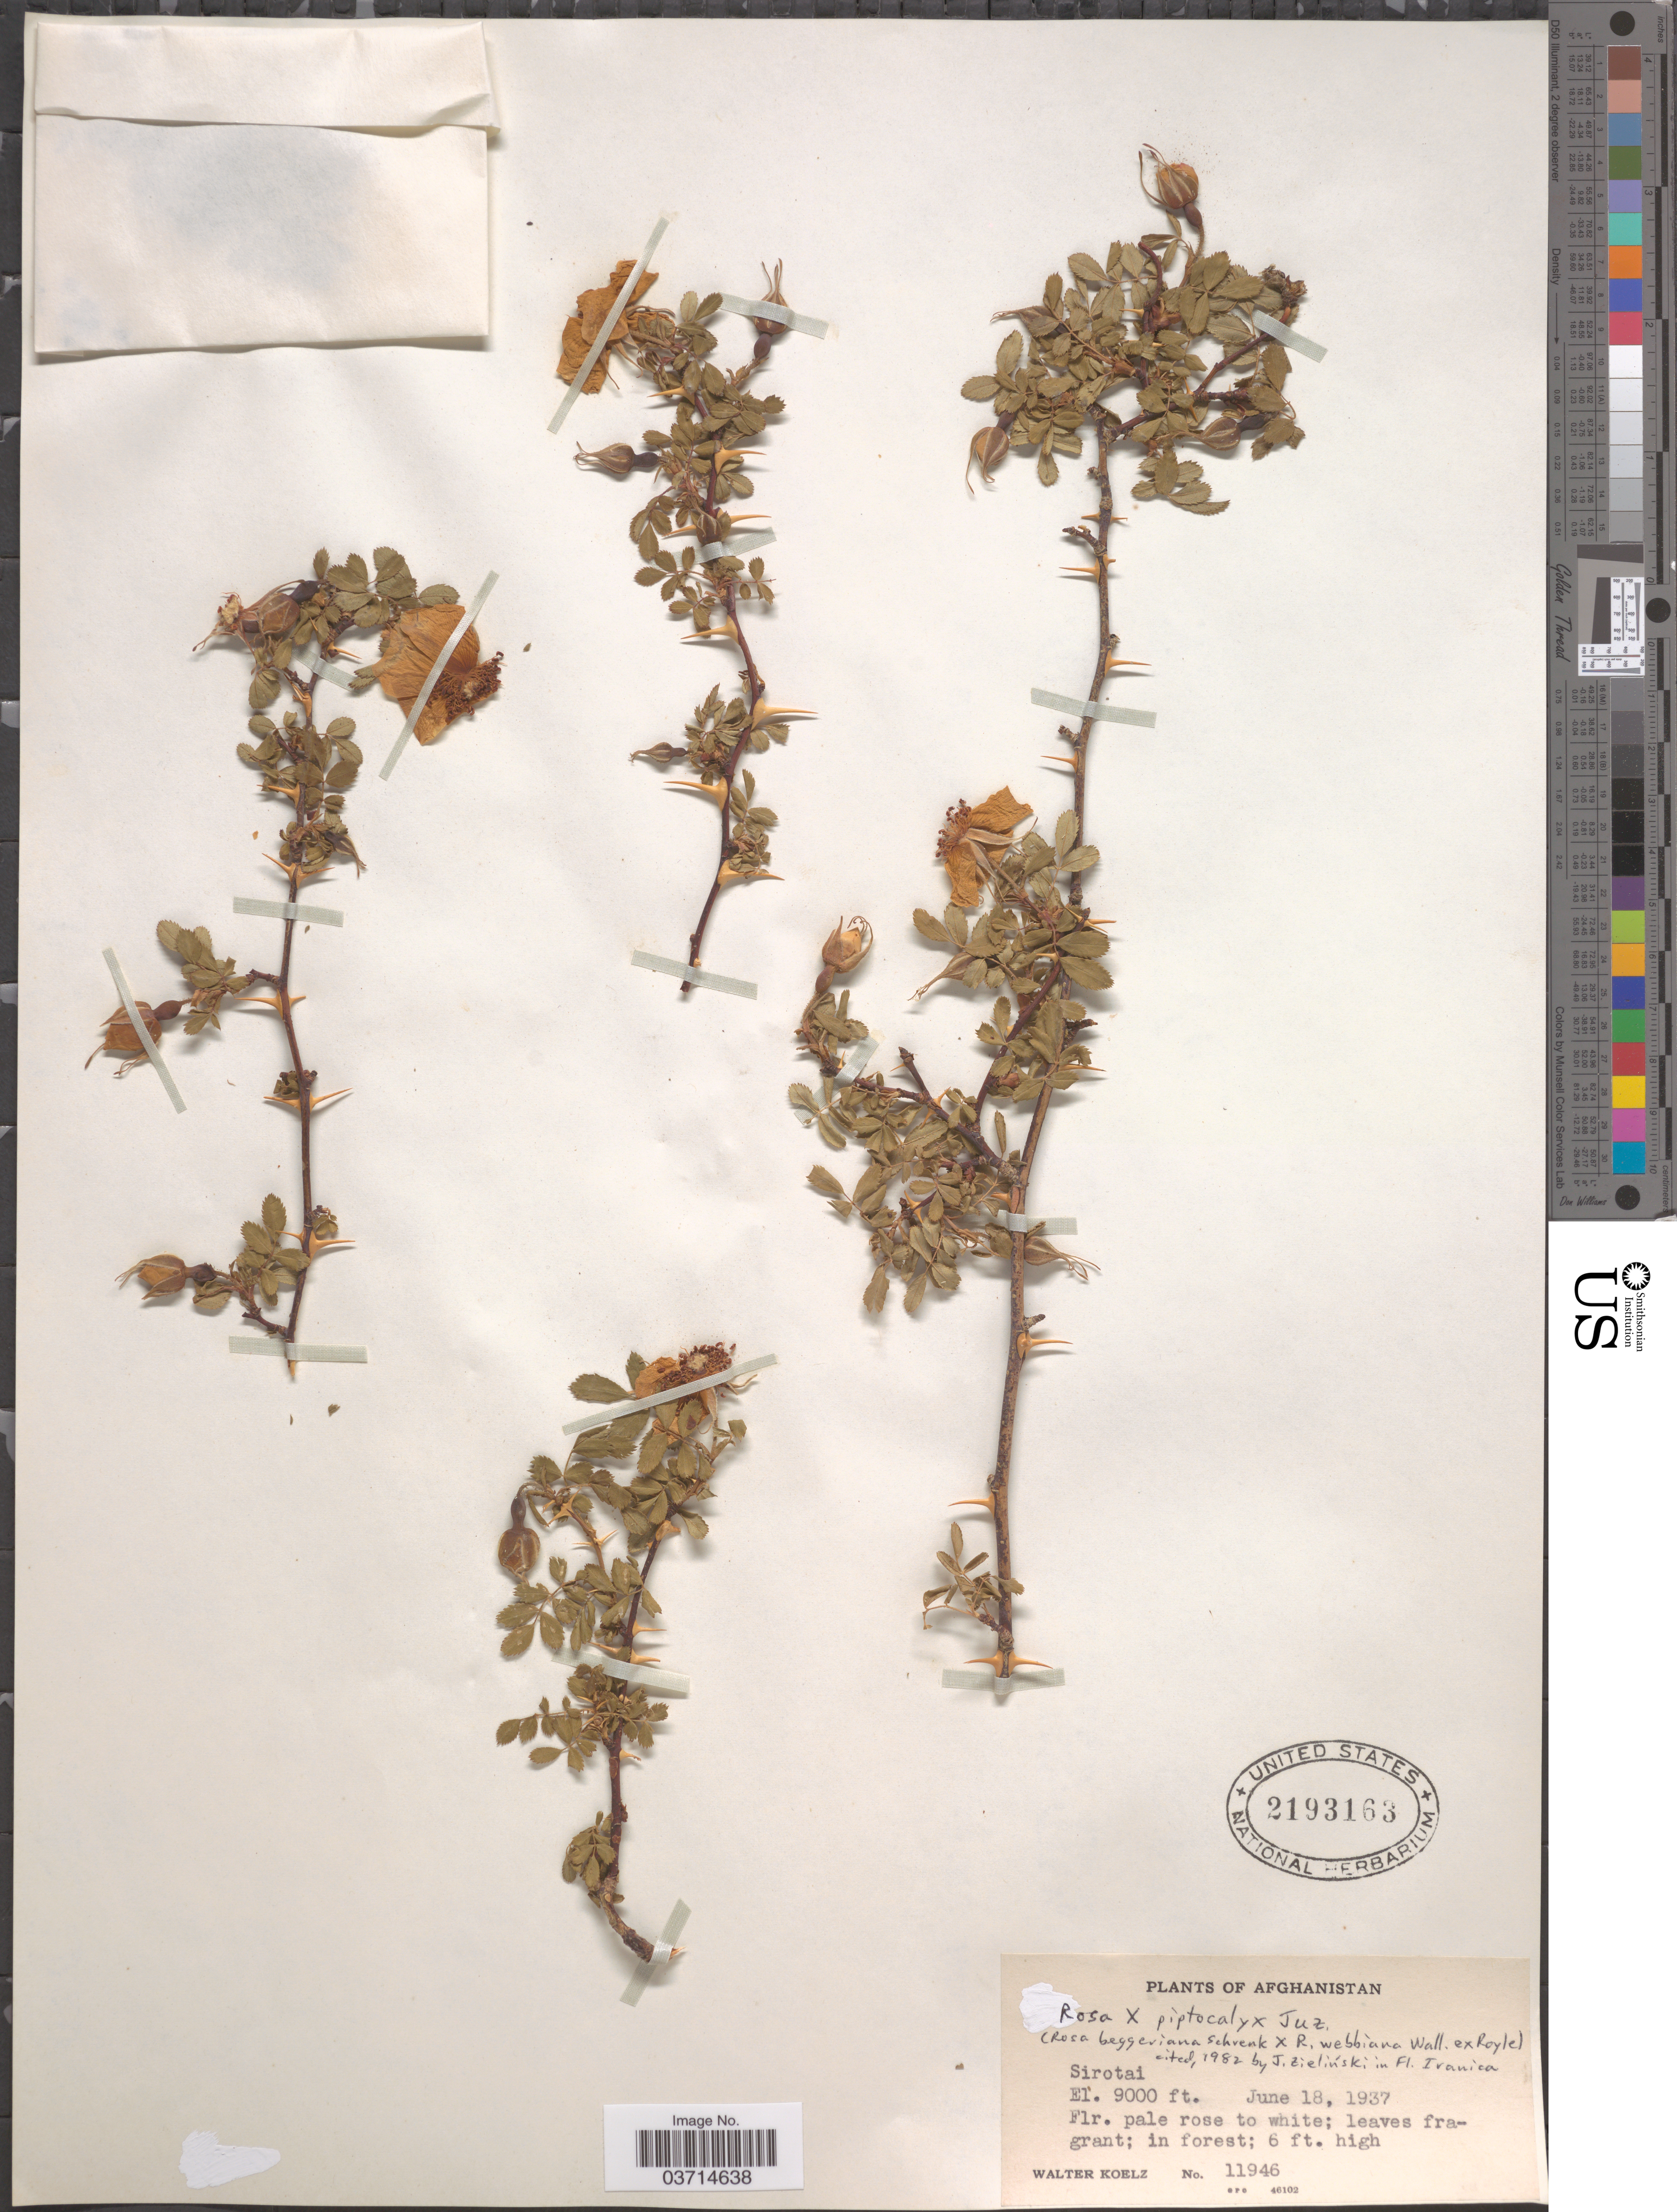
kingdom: Plantae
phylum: Tracheophyta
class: Magnoliopsida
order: Rosales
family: Rosaceae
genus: Rosa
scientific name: Rosa x piptocalyx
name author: Juz.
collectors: W. N. Koelz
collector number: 11946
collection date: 1937-06-18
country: Afghanistan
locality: Sirotai.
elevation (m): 2743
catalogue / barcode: US 2193163